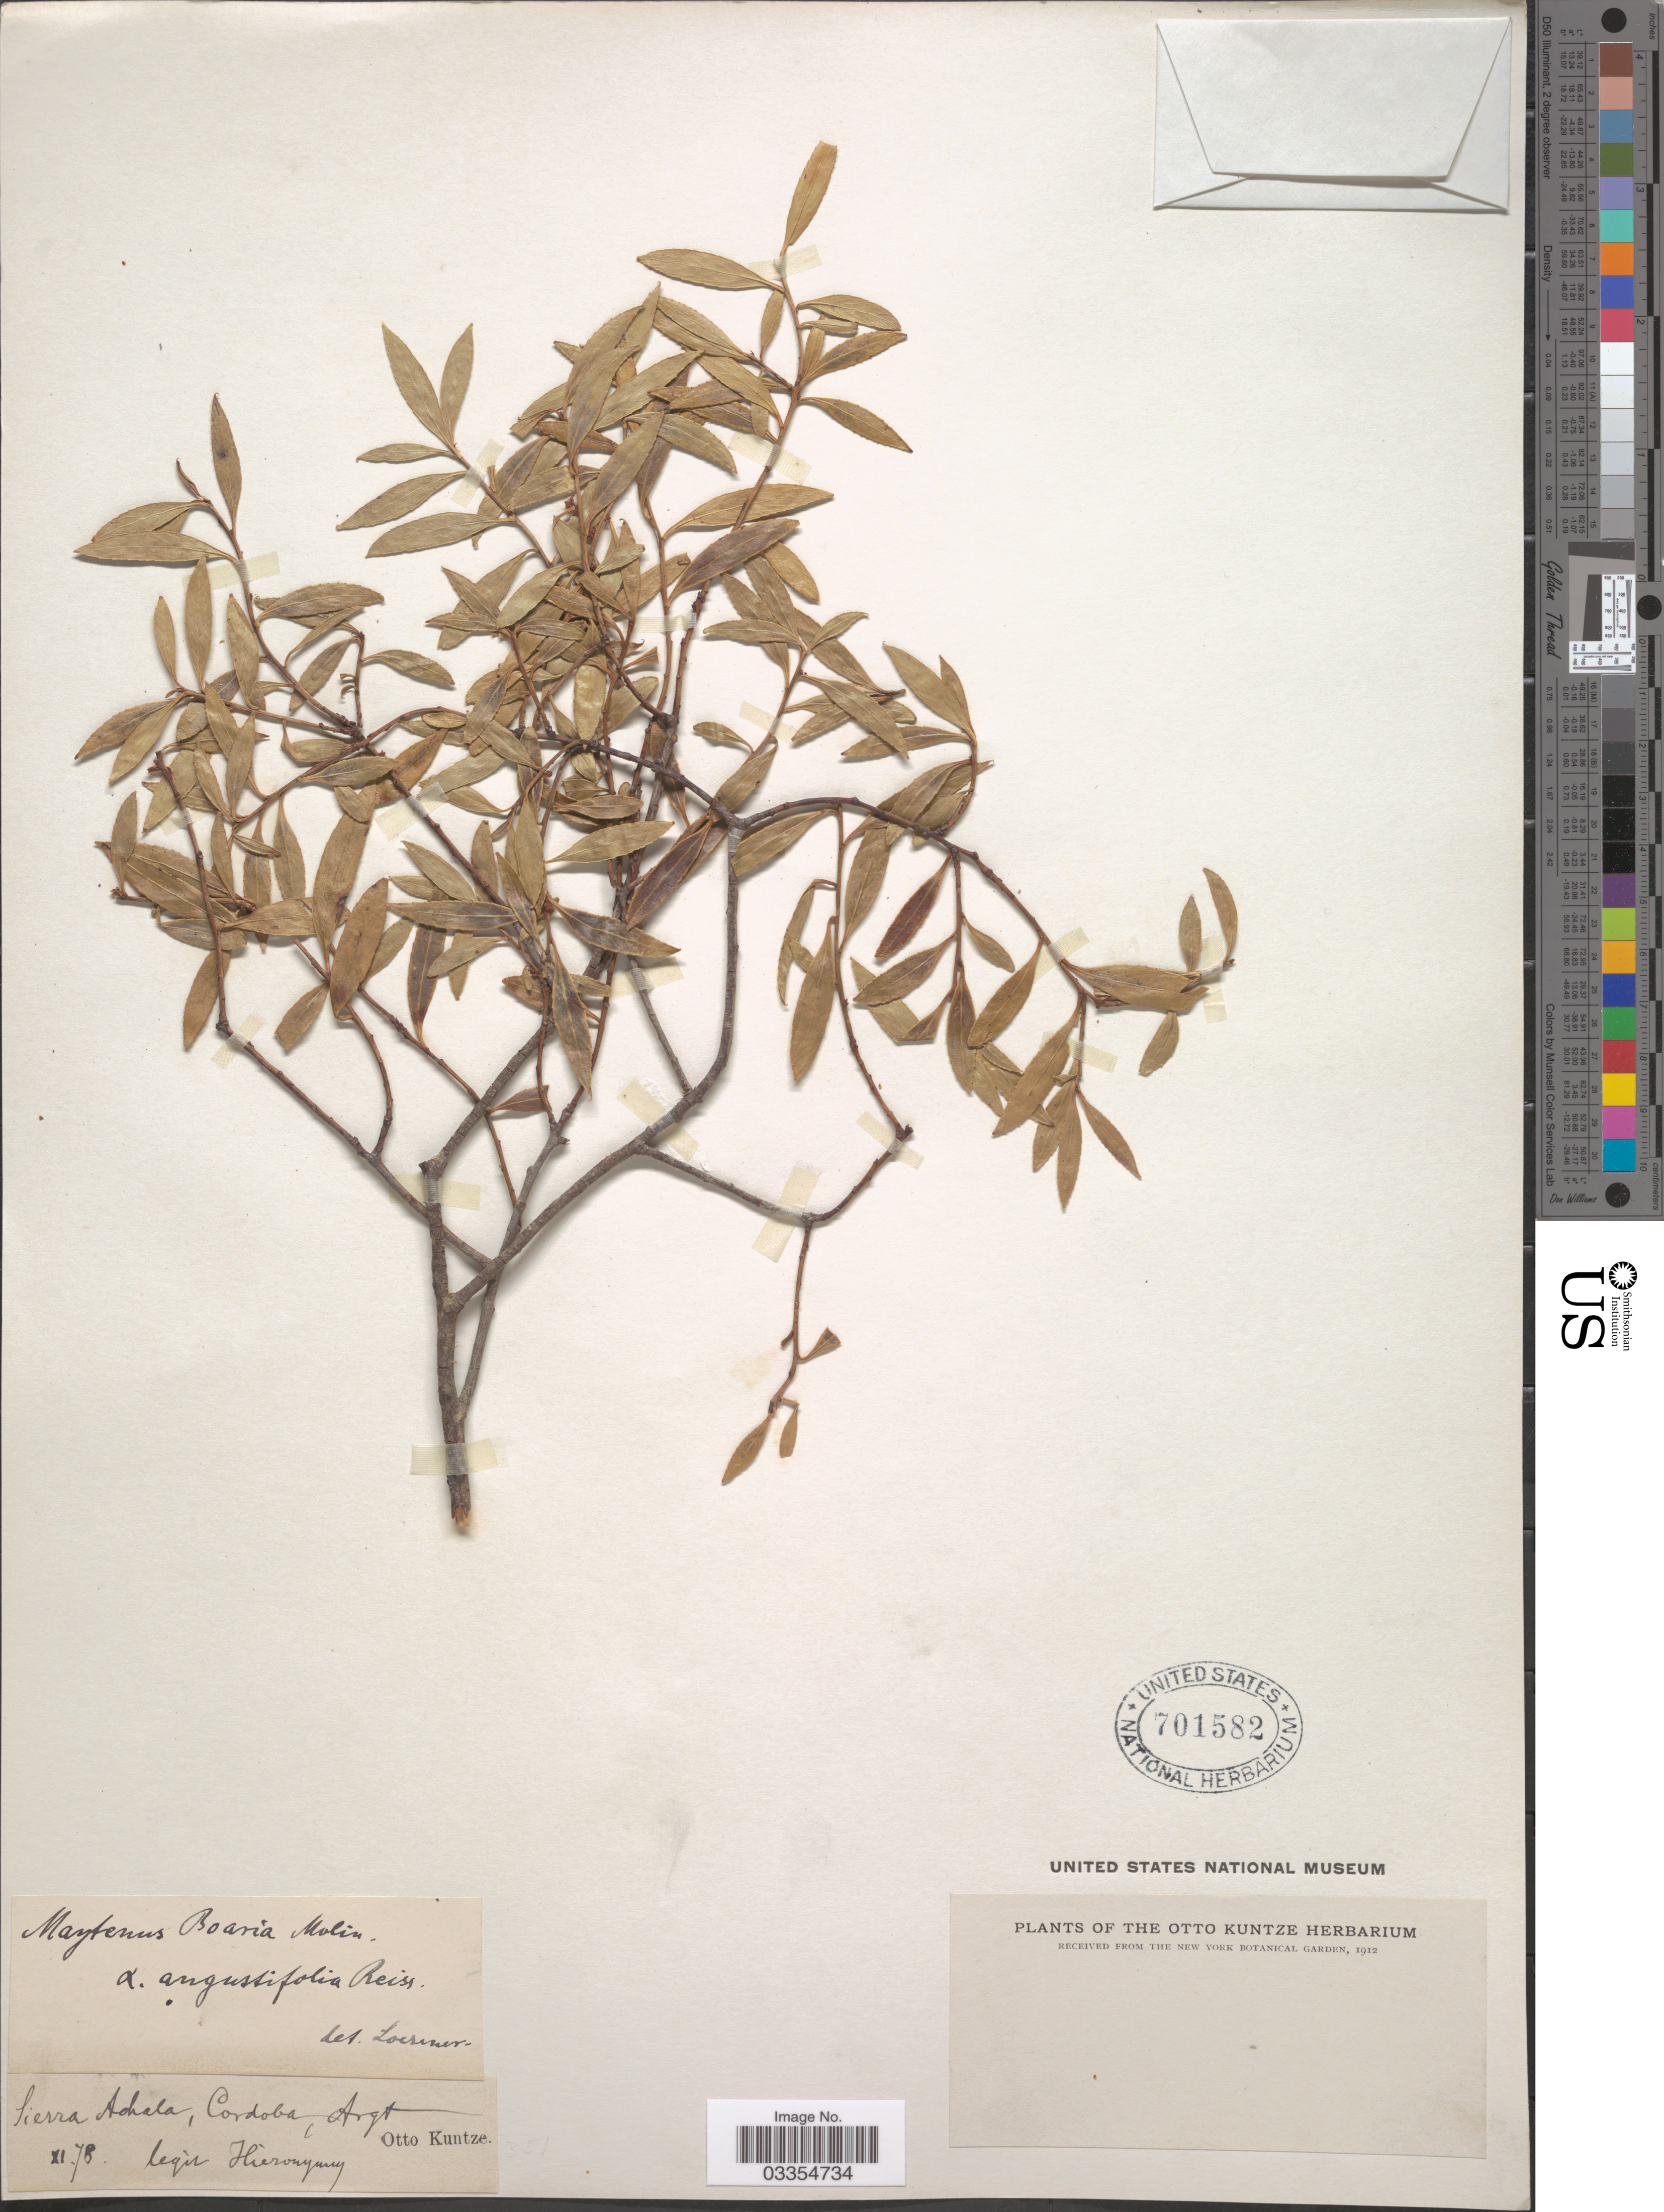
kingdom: Plantae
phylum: Tracheophyta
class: Magnoliopsida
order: Celastrales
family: Celastraceae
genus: Maytenus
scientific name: Maytenus boaria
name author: Molina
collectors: -. Hieronymus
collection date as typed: Transcribed d/m/y: /11/78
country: Argentina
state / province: Cordoba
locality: Sierra Achala.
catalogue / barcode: US 701582